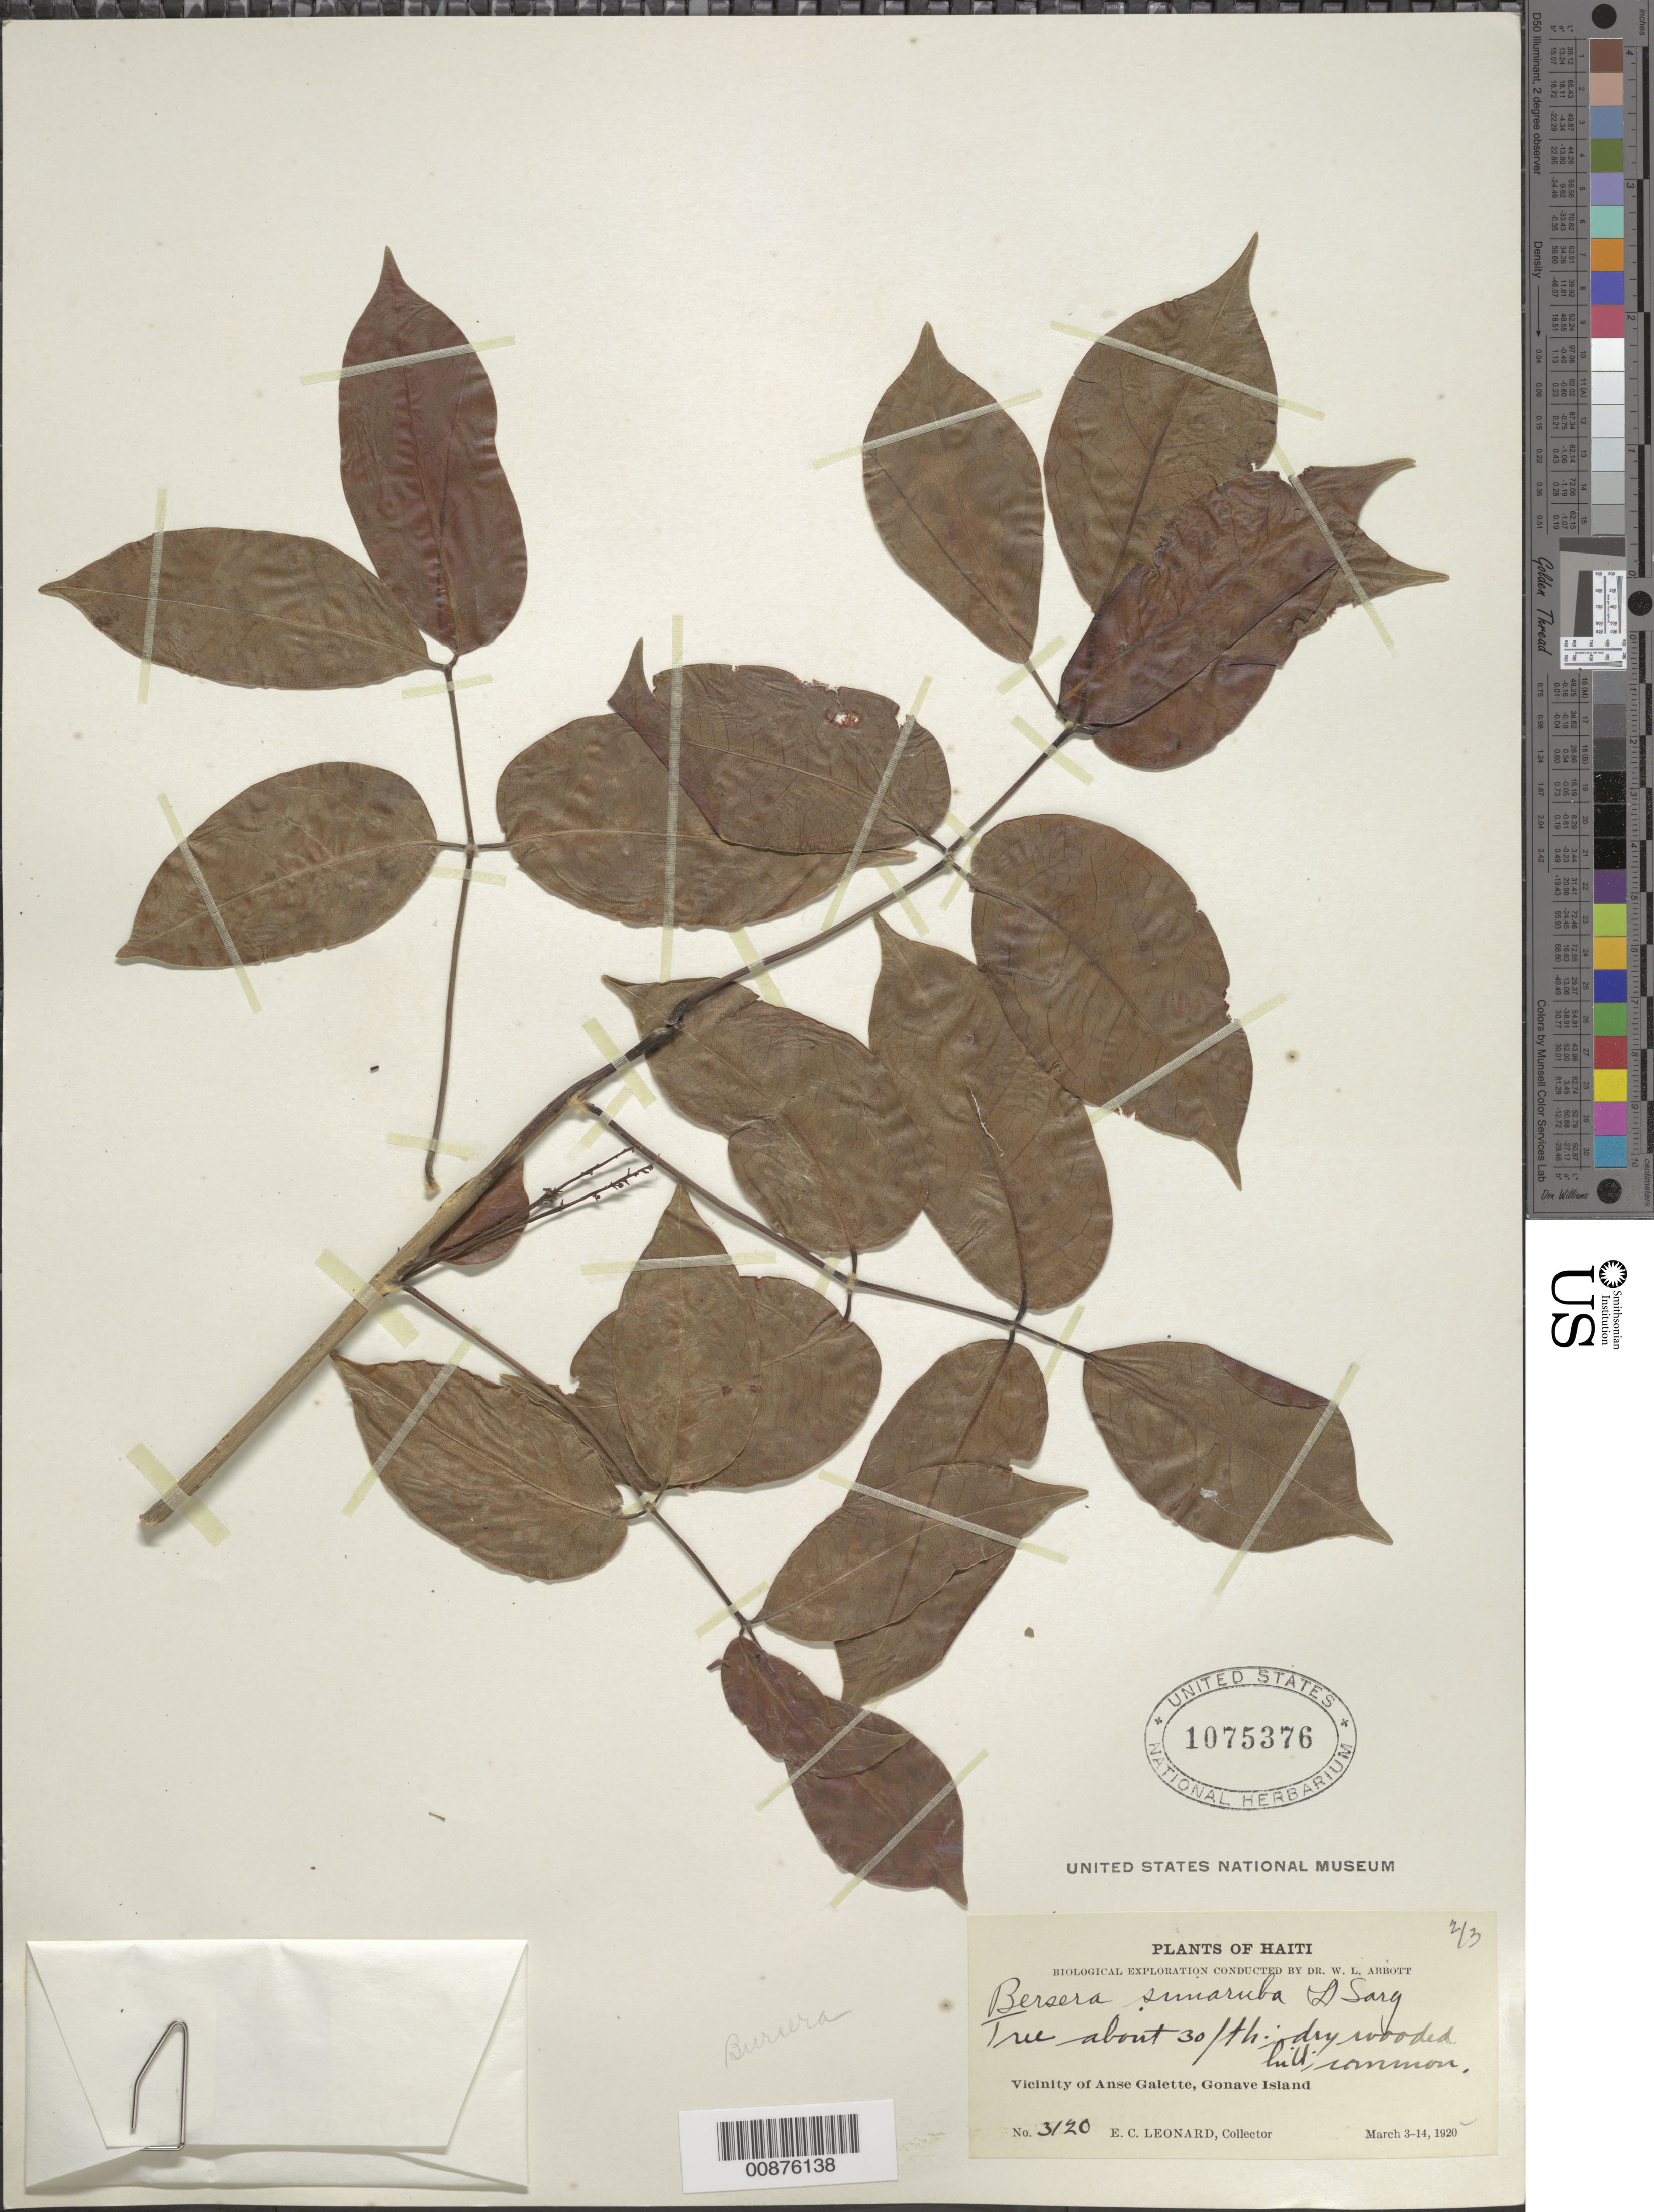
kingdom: Plantae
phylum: Tracheophyta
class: Magnoliopsida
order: Sapindales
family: Burseraceae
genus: Bursera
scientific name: Bursera simaruba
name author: (L.) Sarg.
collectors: E. C. Leonard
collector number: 3120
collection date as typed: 03 Mar 1920 to 14 Mar 1920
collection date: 1920-03-03/1920-03-14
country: Haiti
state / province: Ouest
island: Île de la Gonâve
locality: Vicinity of Anse Galette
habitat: Arid wooded slopes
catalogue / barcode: US 1075376